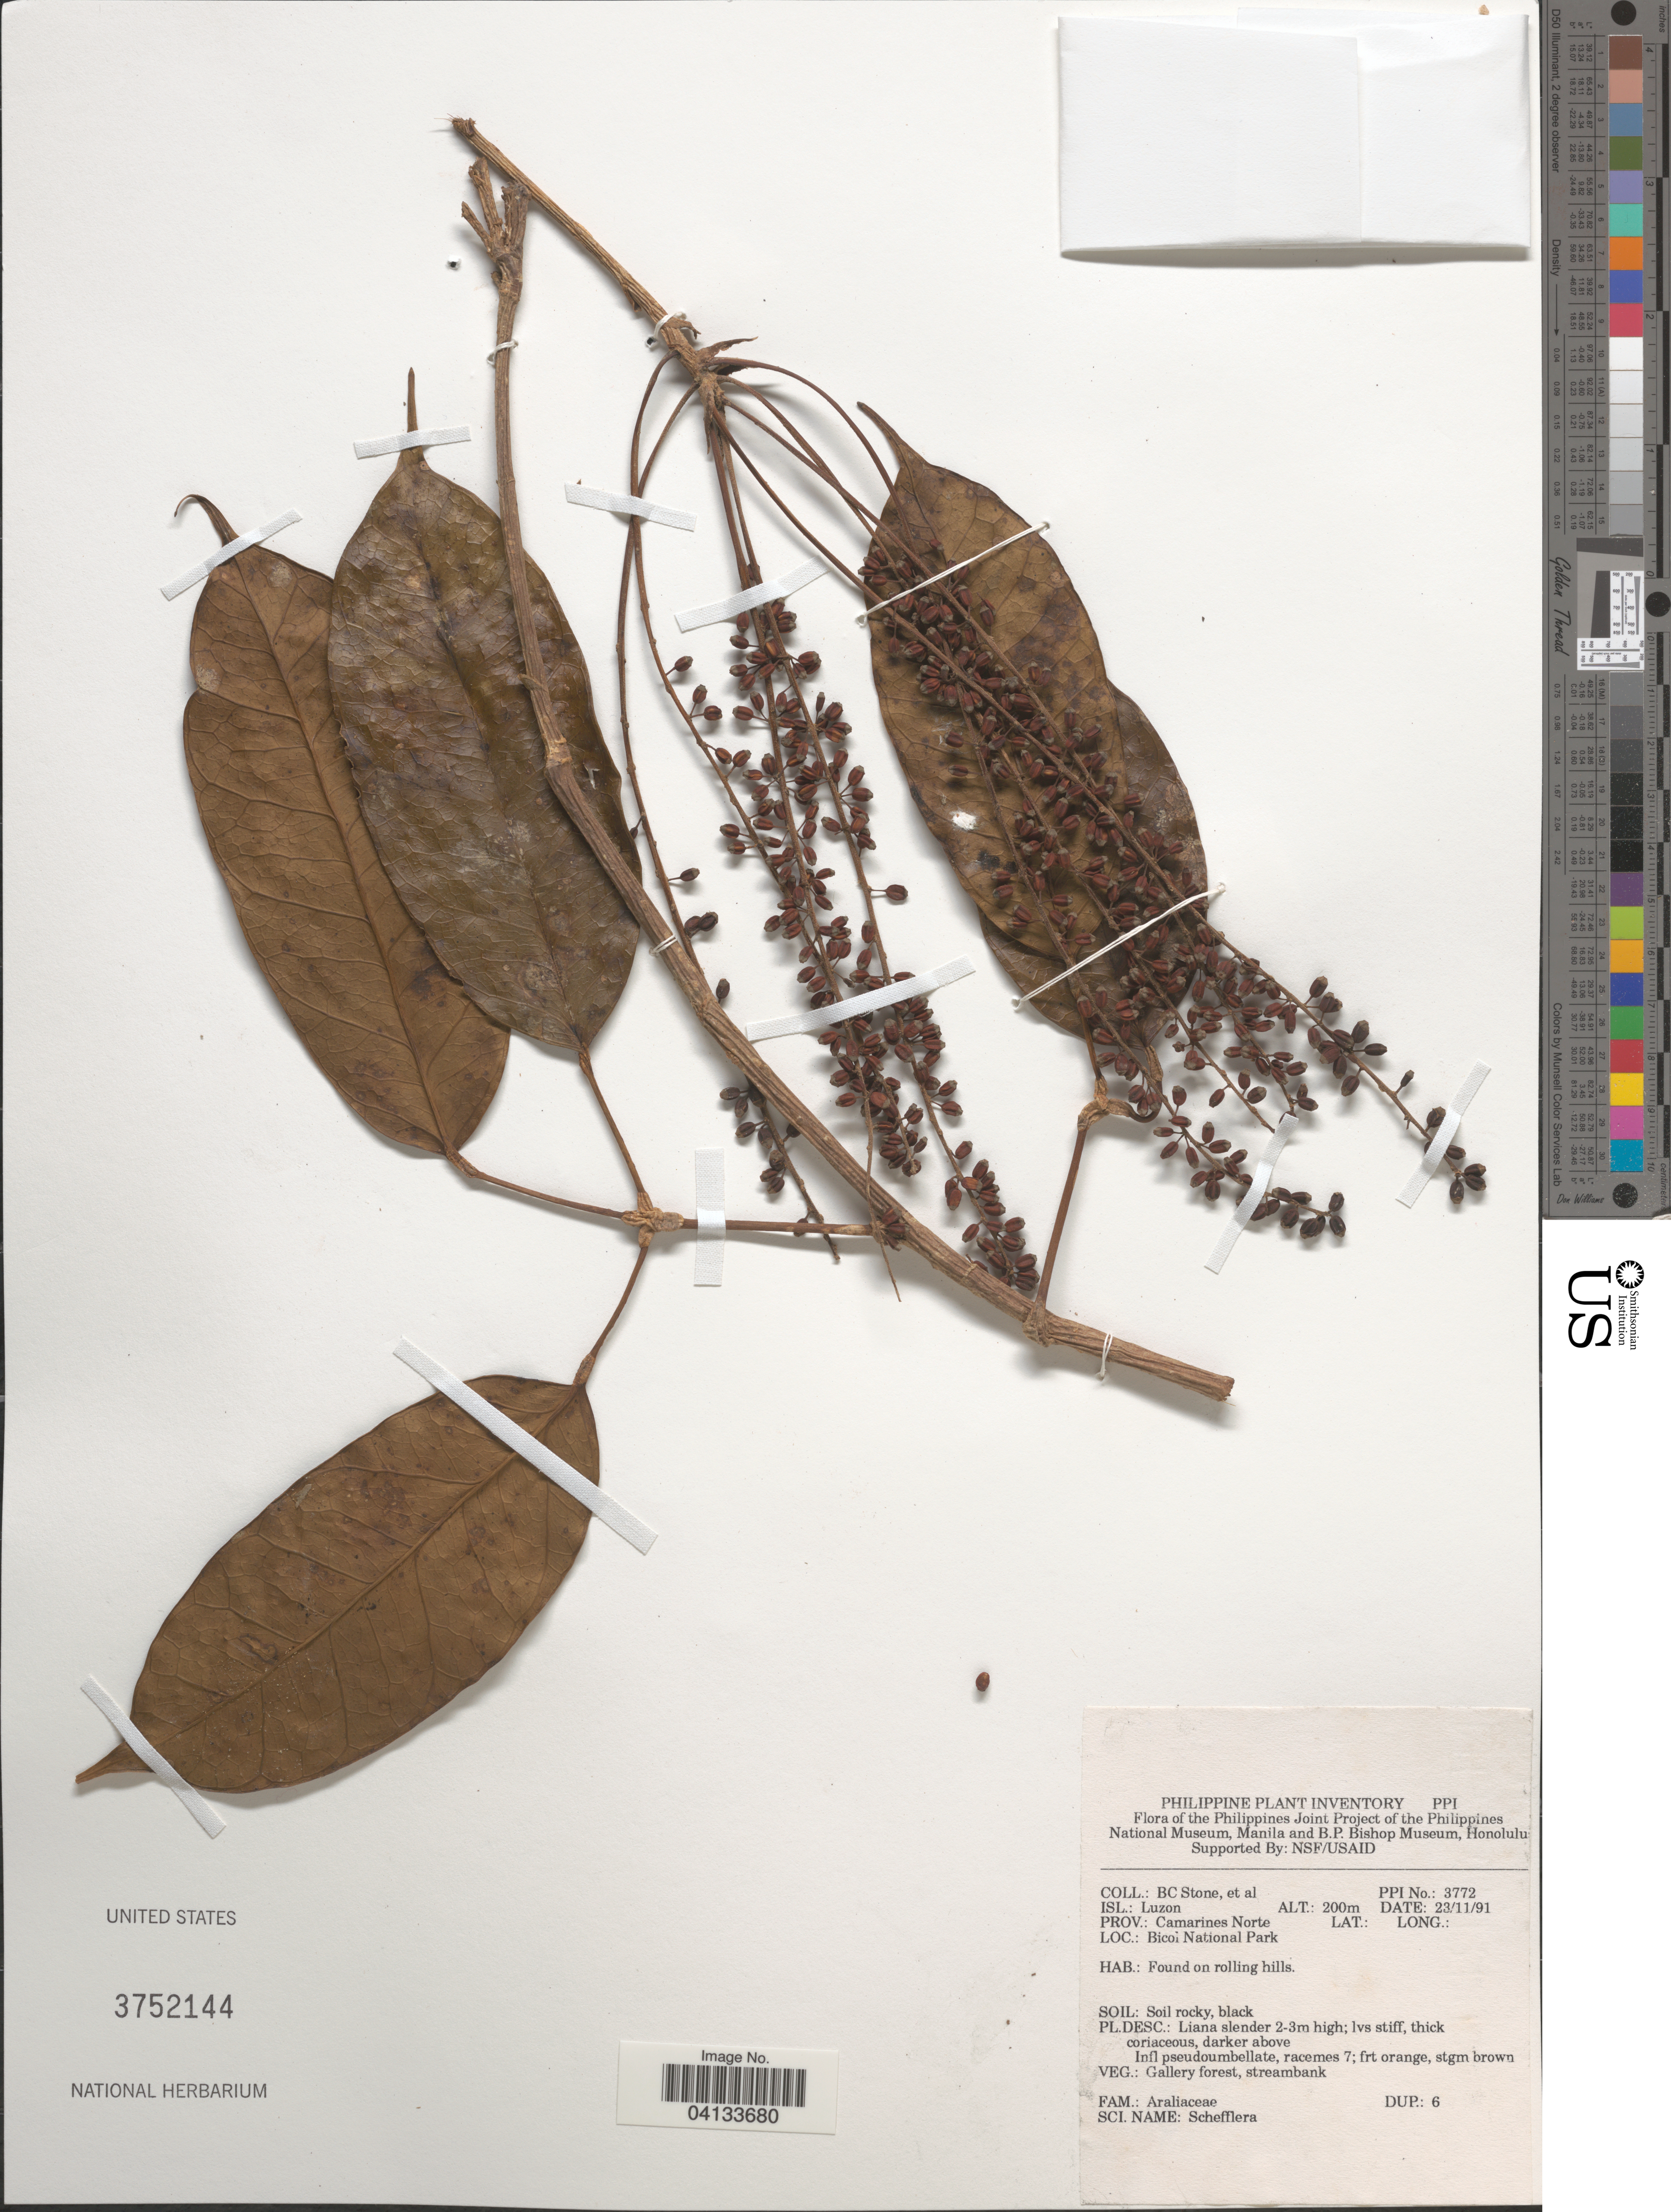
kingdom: Plantae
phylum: Tracheophyta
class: Magnoliopsida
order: Apiales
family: Araliaceae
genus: Schefflera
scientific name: Schefflera sp.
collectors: B. C. Stone & et al.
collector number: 3772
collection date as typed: Transcribed d/m/y: 23/11/91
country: Philippines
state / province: Bicol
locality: Isl.: Luzon. Prov.: Camarines Norte. Bicol National Park.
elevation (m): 200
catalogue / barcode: US 3752144